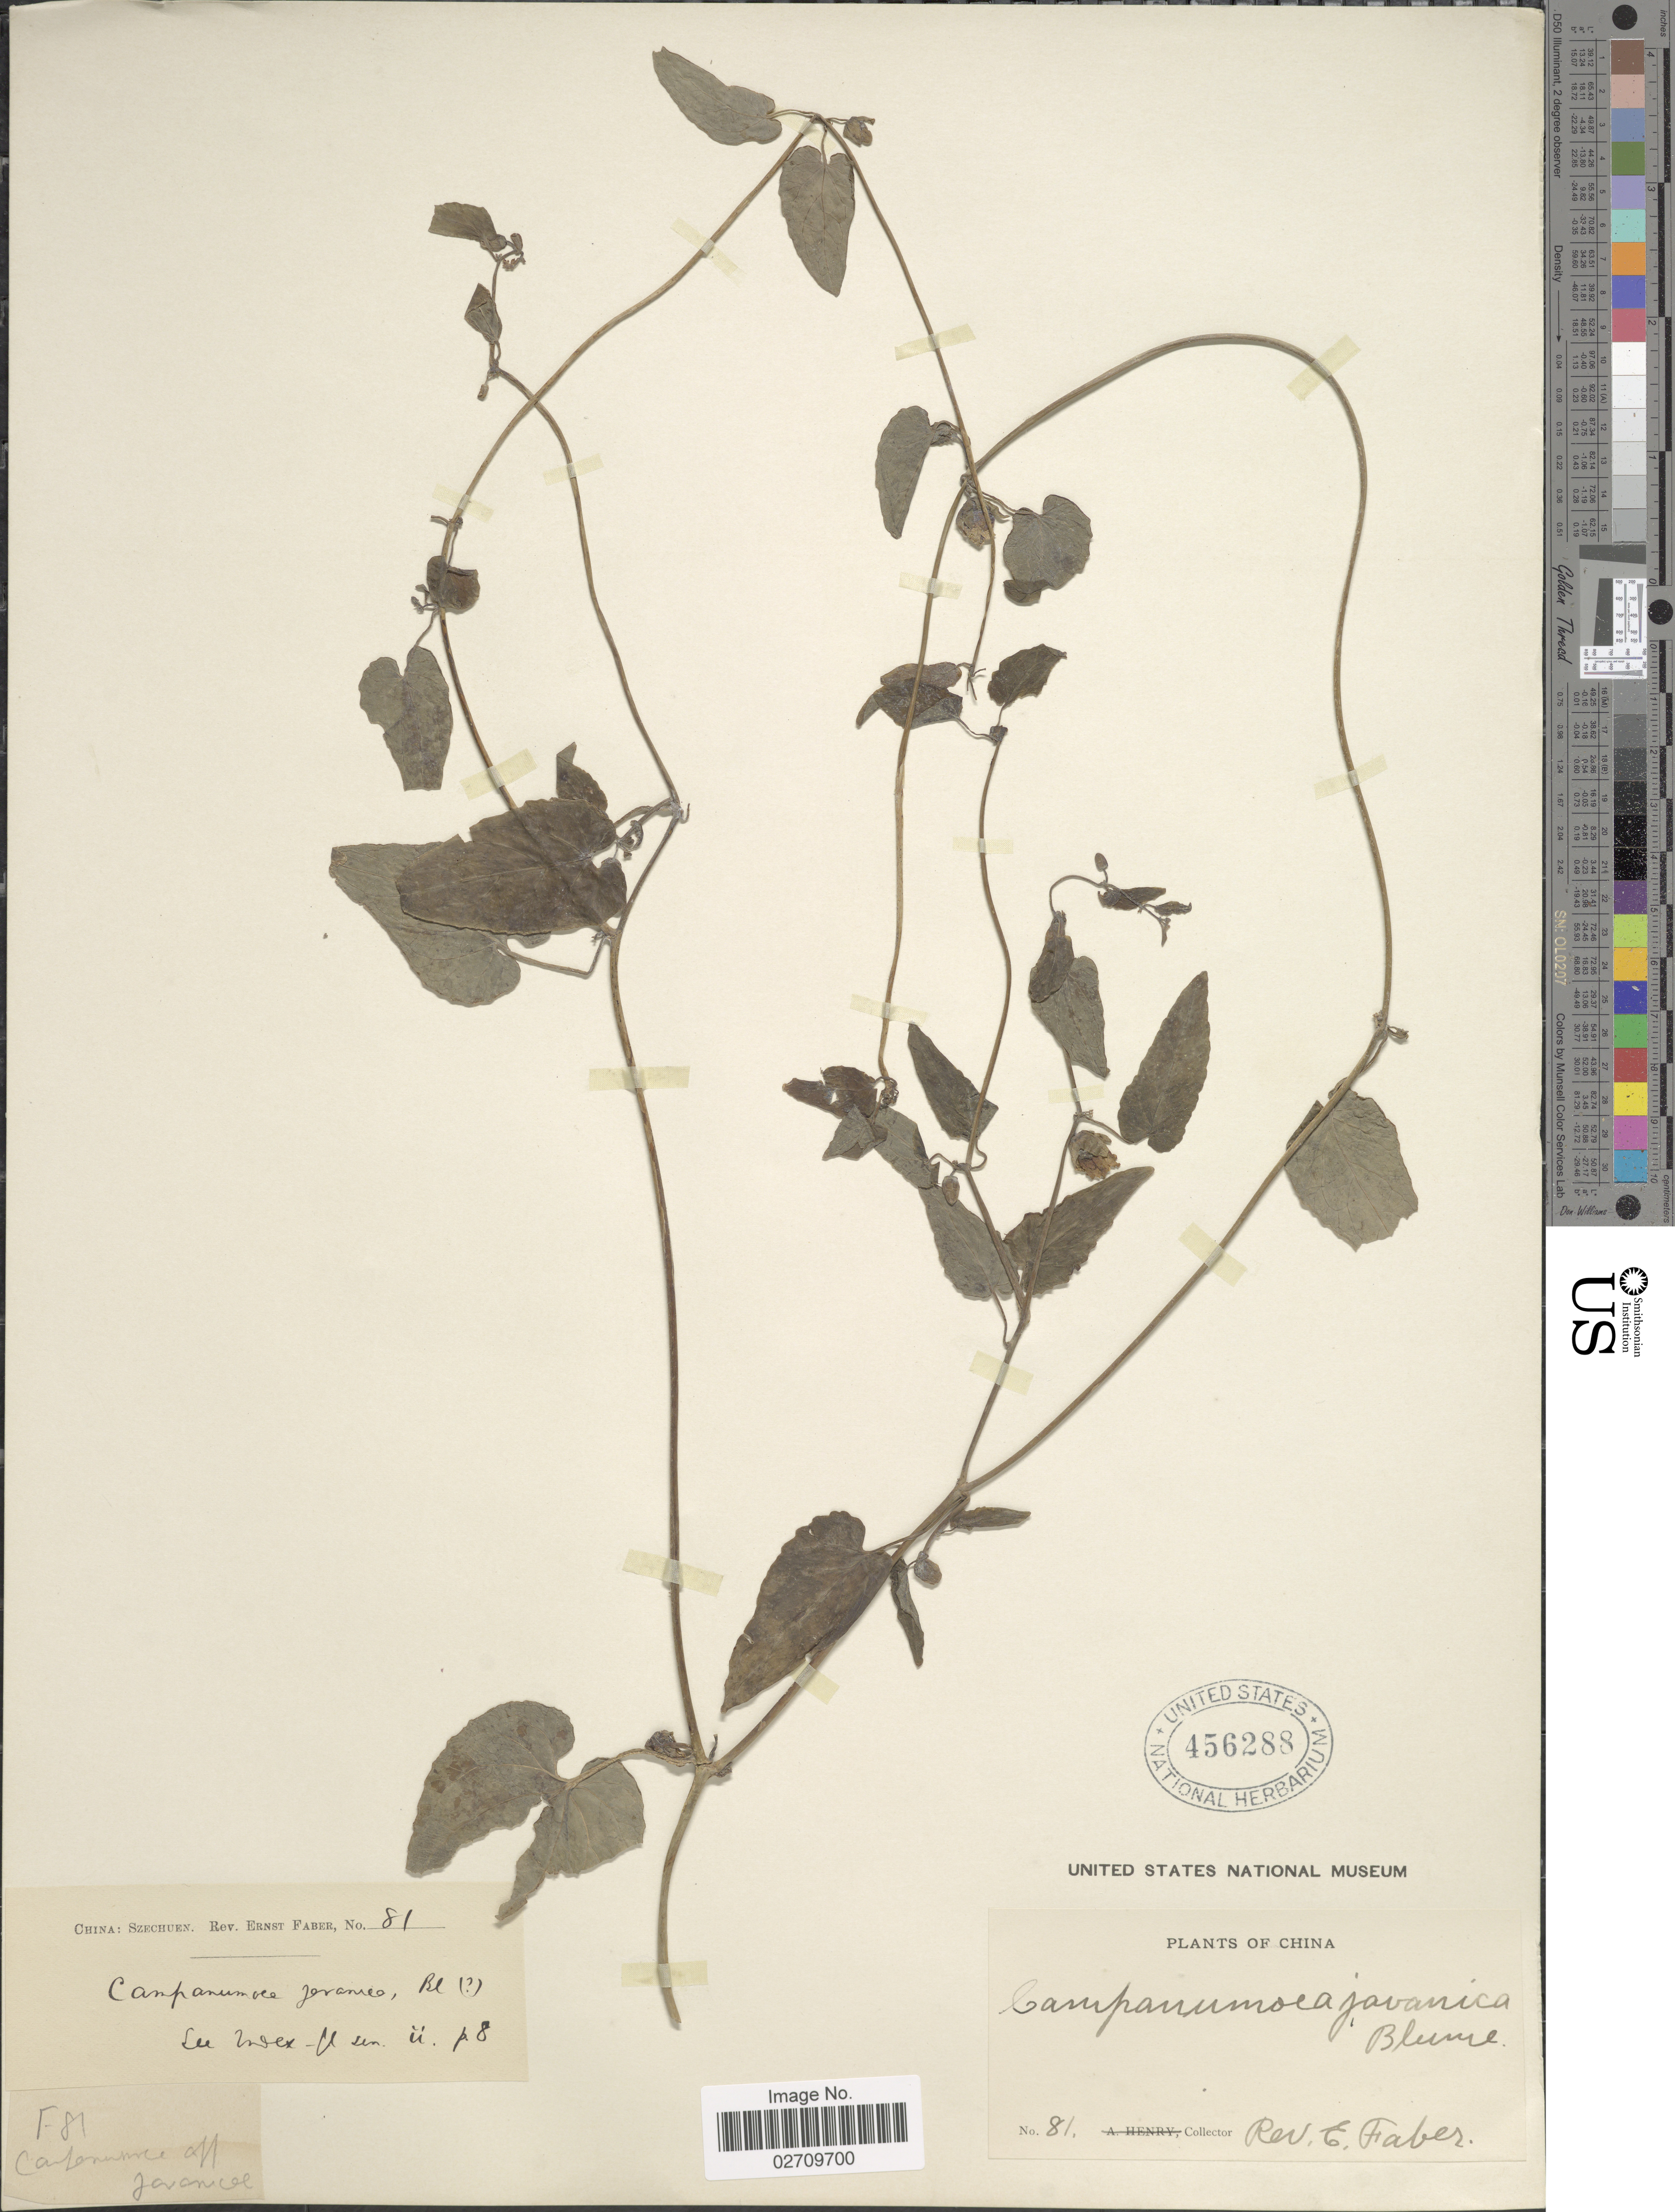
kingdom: Plantae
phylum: Tracheophyta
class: Magnoliopsida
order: Asterales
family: Campanulaceae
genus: Codonopsis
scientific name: Codonopsis javanica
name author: (Blume) Hook. f. & Thomson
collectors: E. Faber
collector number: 81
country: China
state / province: Sichuan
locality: Szechuen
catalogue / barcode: US 456288